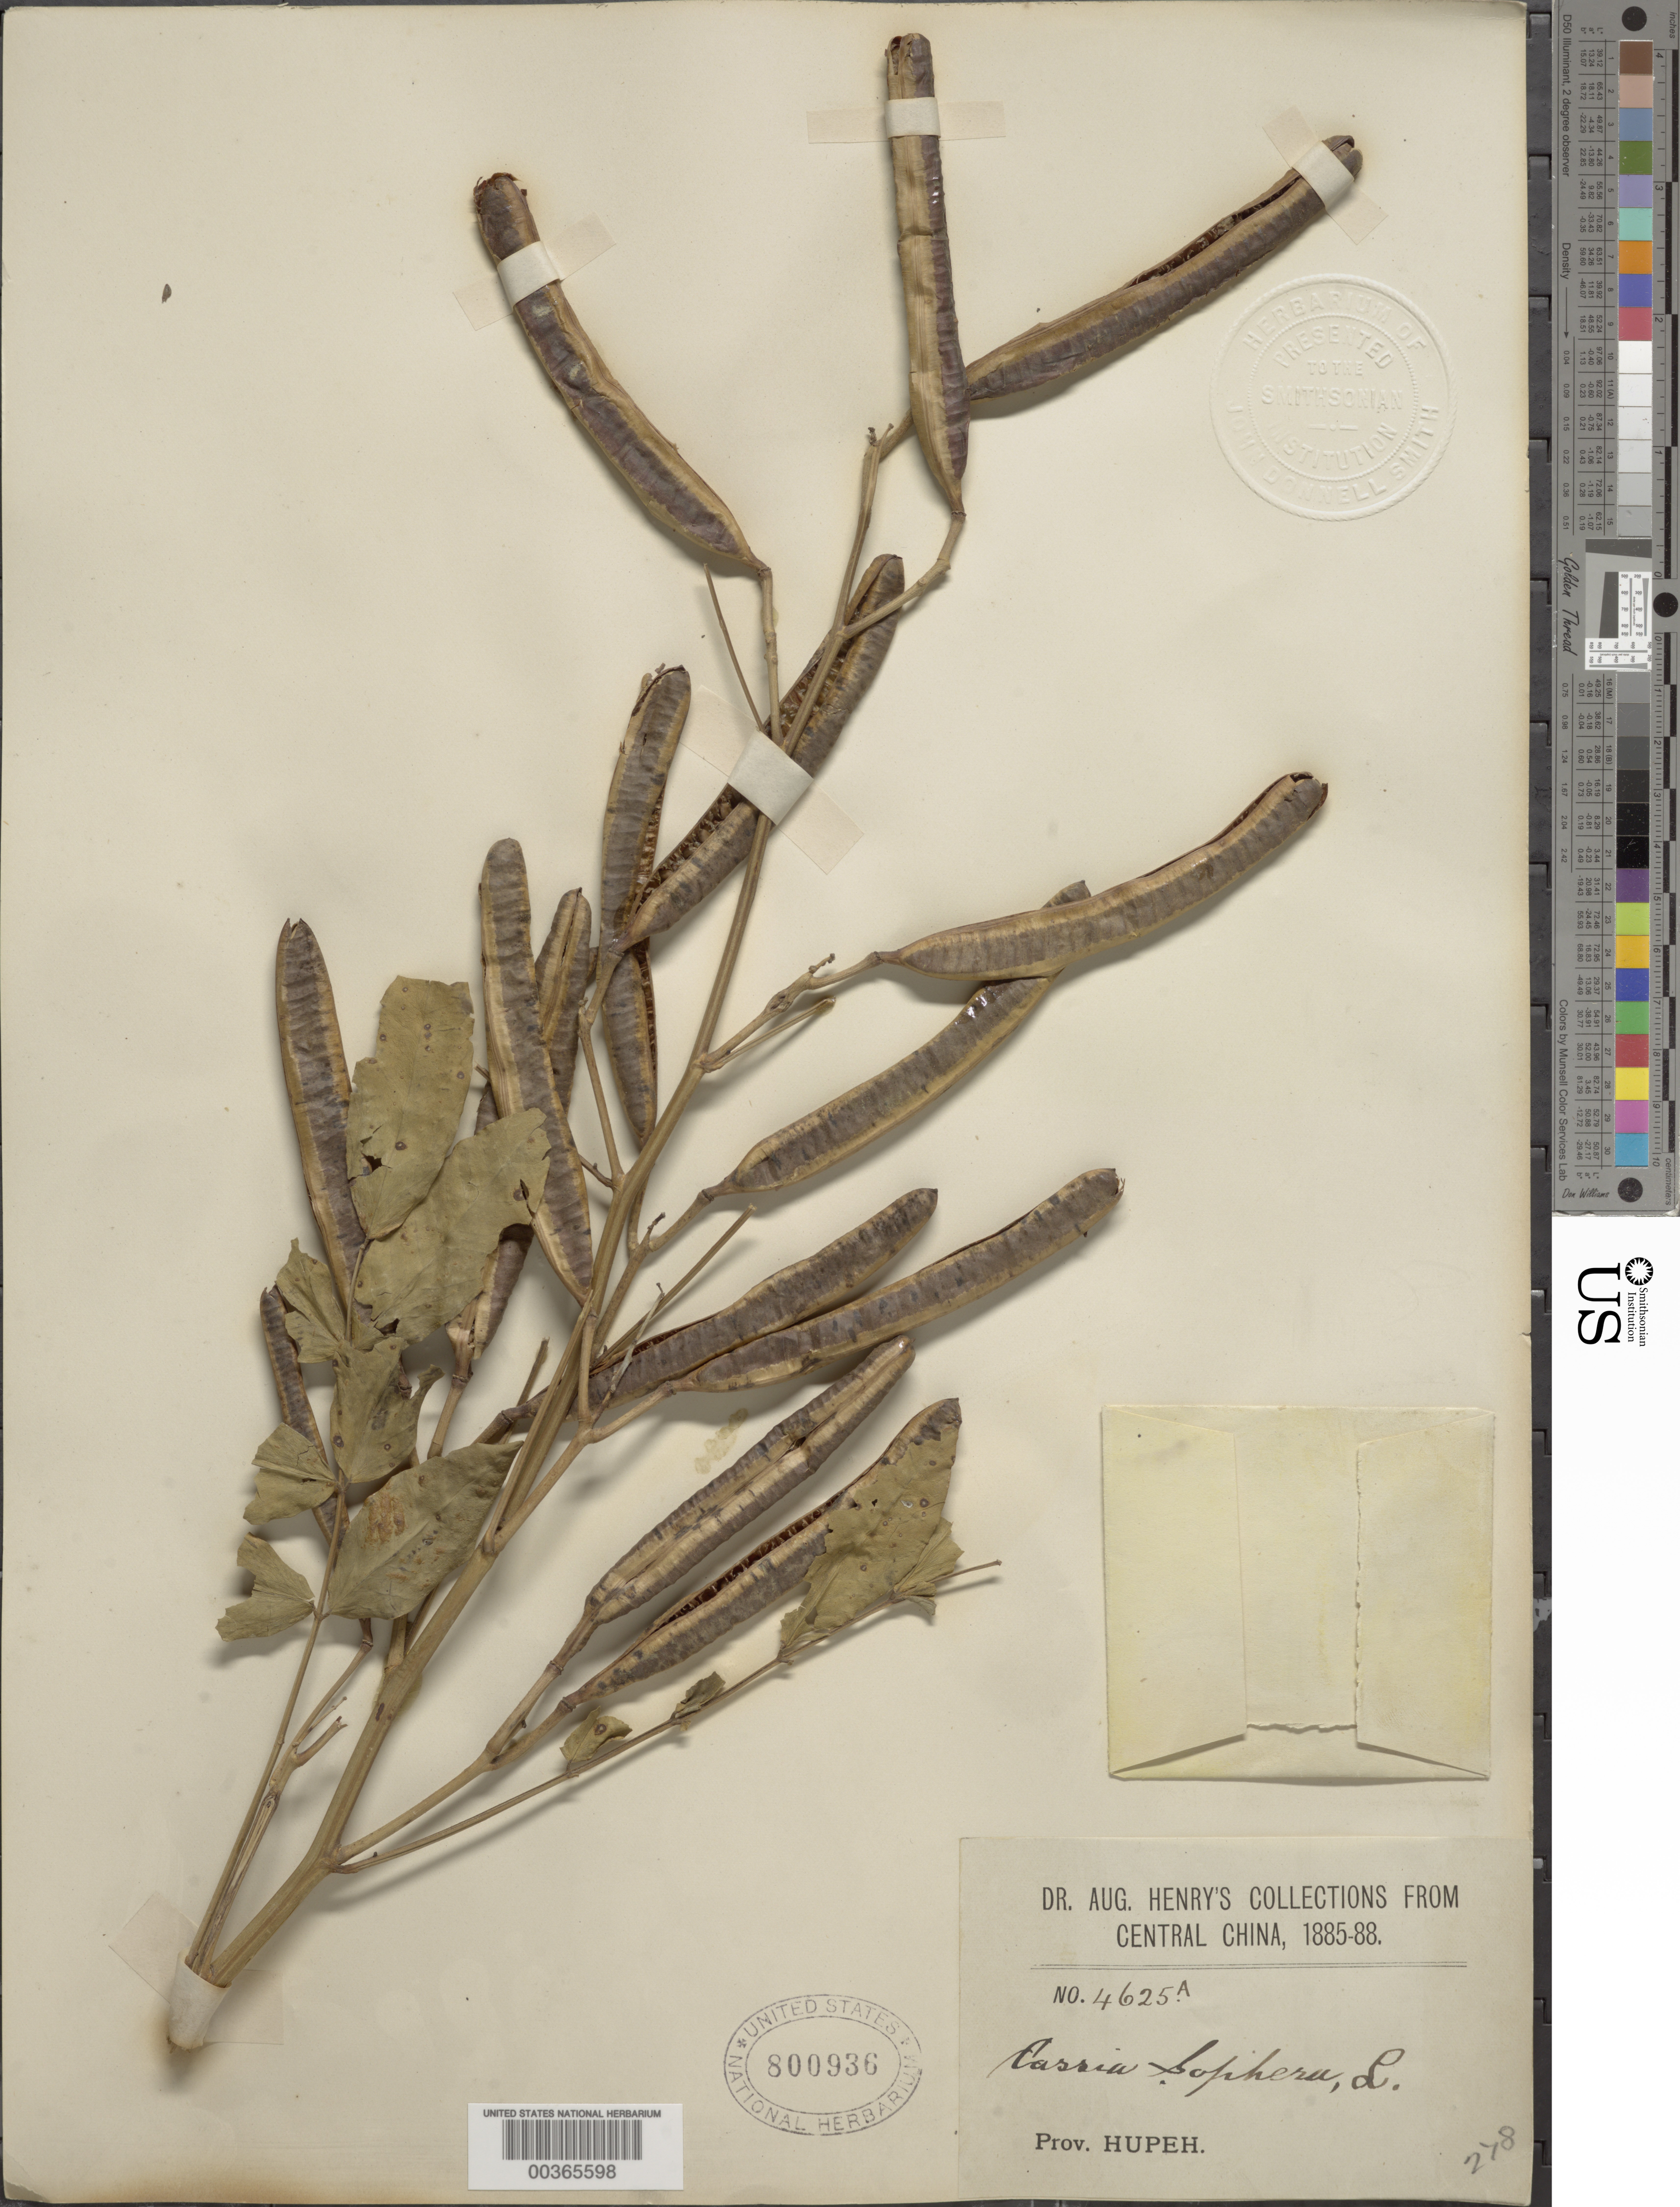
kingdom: Plantae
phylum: Tracheophyta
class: Magnoliopsida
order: Fabales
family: Fabaceae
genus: Senna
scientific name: Senna sophera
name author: (L.) Roxb.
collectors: A. Henry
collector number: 4625 A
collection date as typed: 1885 to -- -- 1888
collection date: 1885/1888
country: China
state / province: Hubei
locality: Prov. Hupeh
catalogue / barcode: US 800936